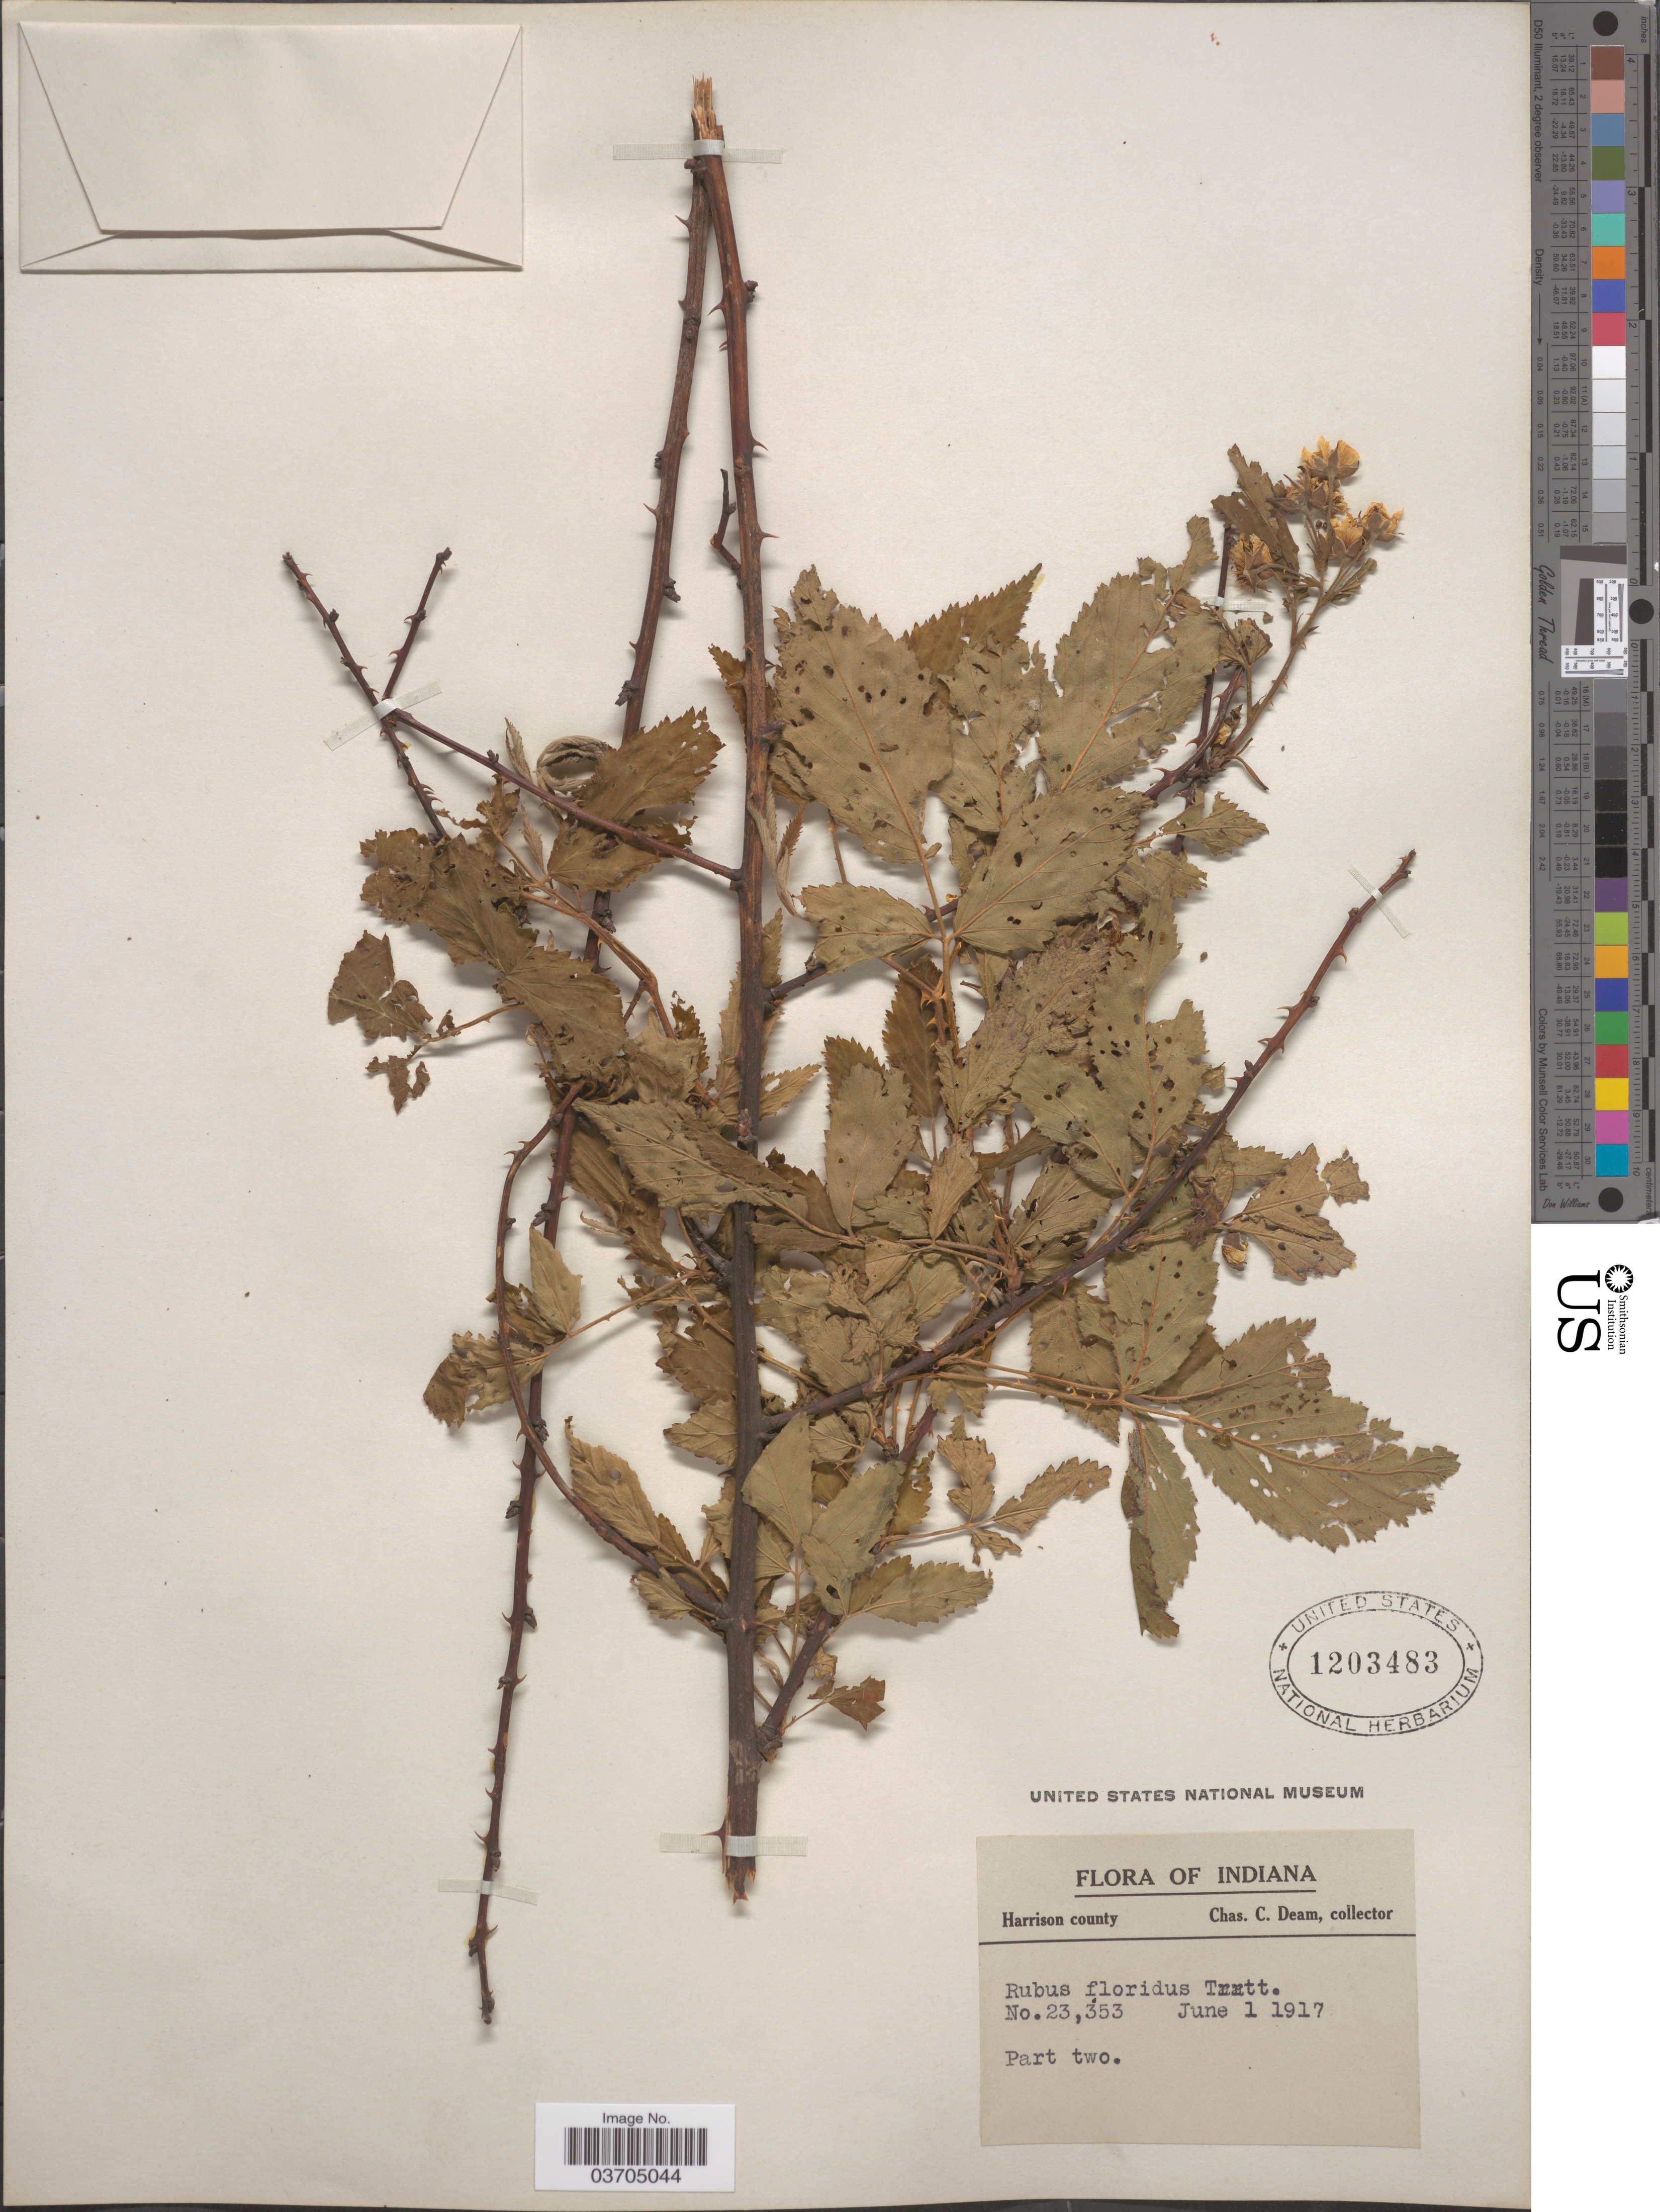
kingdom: Plantae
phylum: Tracheophyta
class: Magnoliopsida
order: Rosales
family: Rosaceae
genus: Rubus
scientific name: Rubus floridus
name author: Tratt.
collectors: C. C. Deam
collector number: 23353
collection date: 1917-06-01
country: United States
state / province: Indiana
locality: Harrison county.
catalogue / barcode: US 1203483